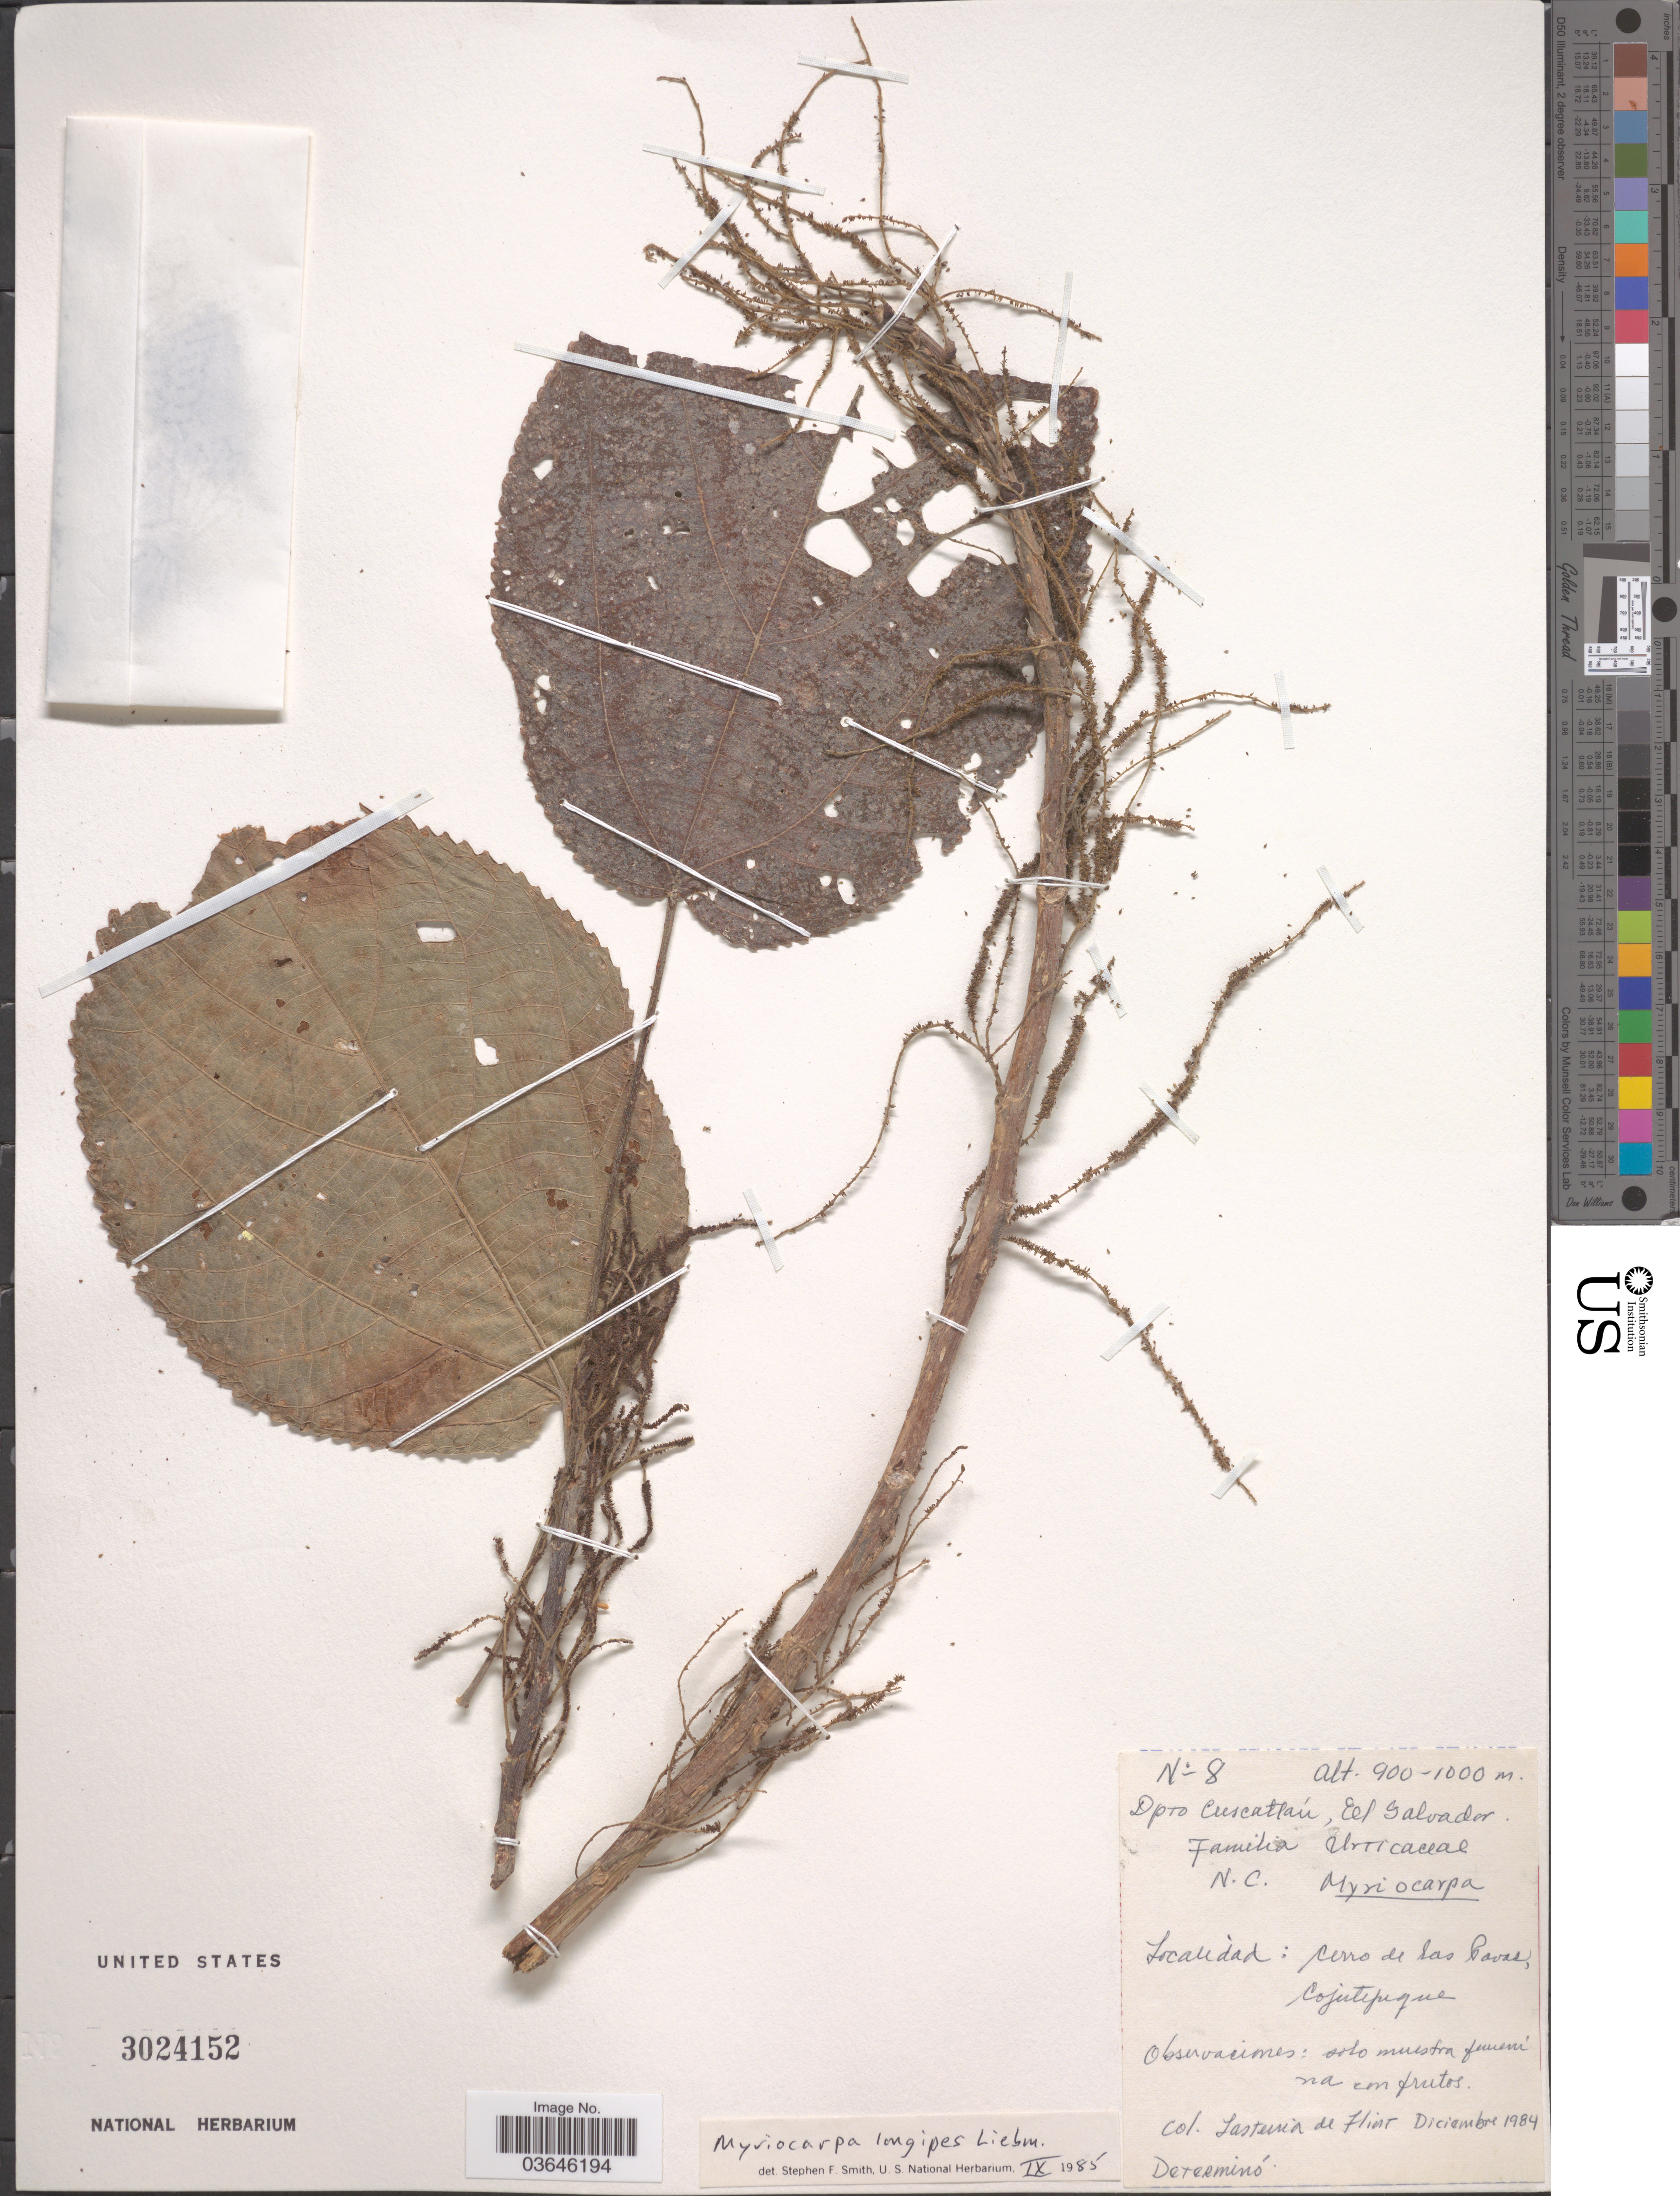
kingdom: Plantae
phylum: Tracheophyta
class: Magnoliopsida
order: Rosales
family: Urticaceae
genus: Myriocarpa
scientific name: Myriocarpa yzabalensis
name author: (Donn. Sm.) Killip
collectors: L. de Flint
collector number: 8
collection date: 1984-12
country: El Salvador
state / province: Cuscatlan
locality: Dpto. Cuscatlán. Cerro de las Povas, Cojutepeque.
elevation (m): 900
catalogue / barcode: US 3024152